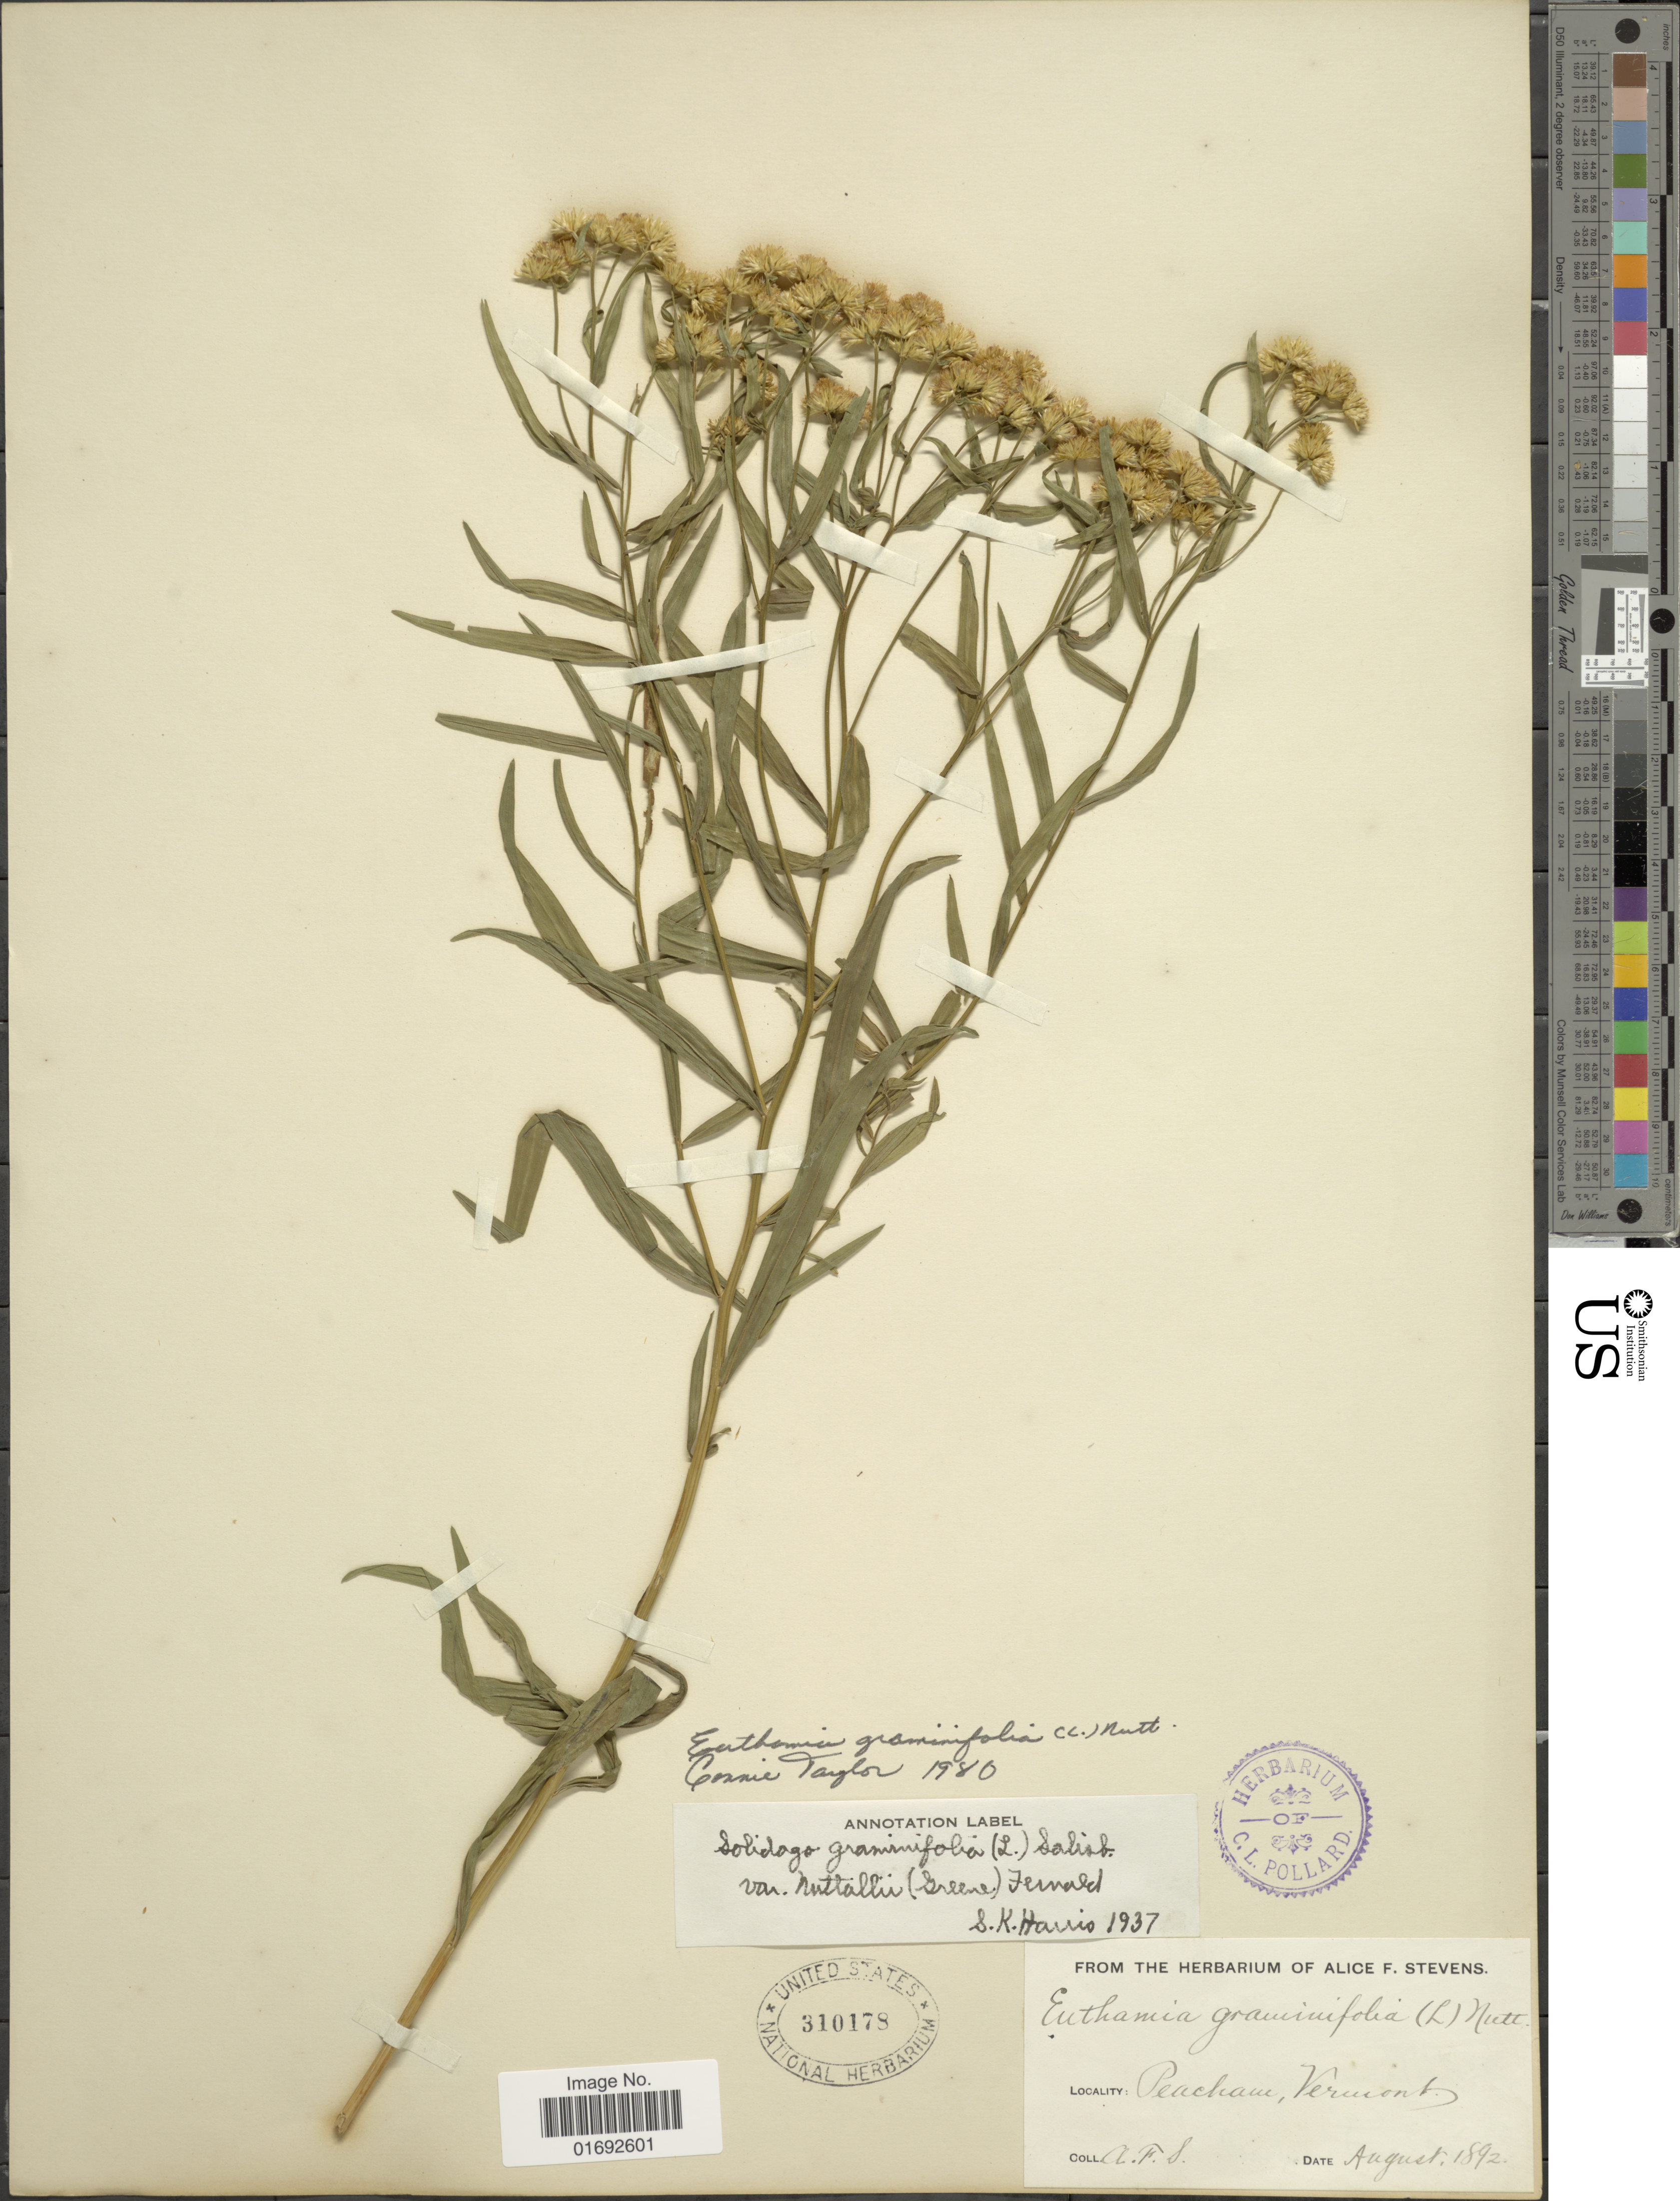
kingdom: Plantae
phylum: Tracheophyta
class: Magnoliopsida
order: Asterales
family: Asteraceae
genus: Euthamia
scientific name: Euthamia graminifolia var. nuttalii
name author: (S.W. Greene) W. Stone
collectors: A. Stevens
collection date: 1892-08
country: United States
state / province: Vermont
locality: Peacham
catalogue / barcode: US 310178